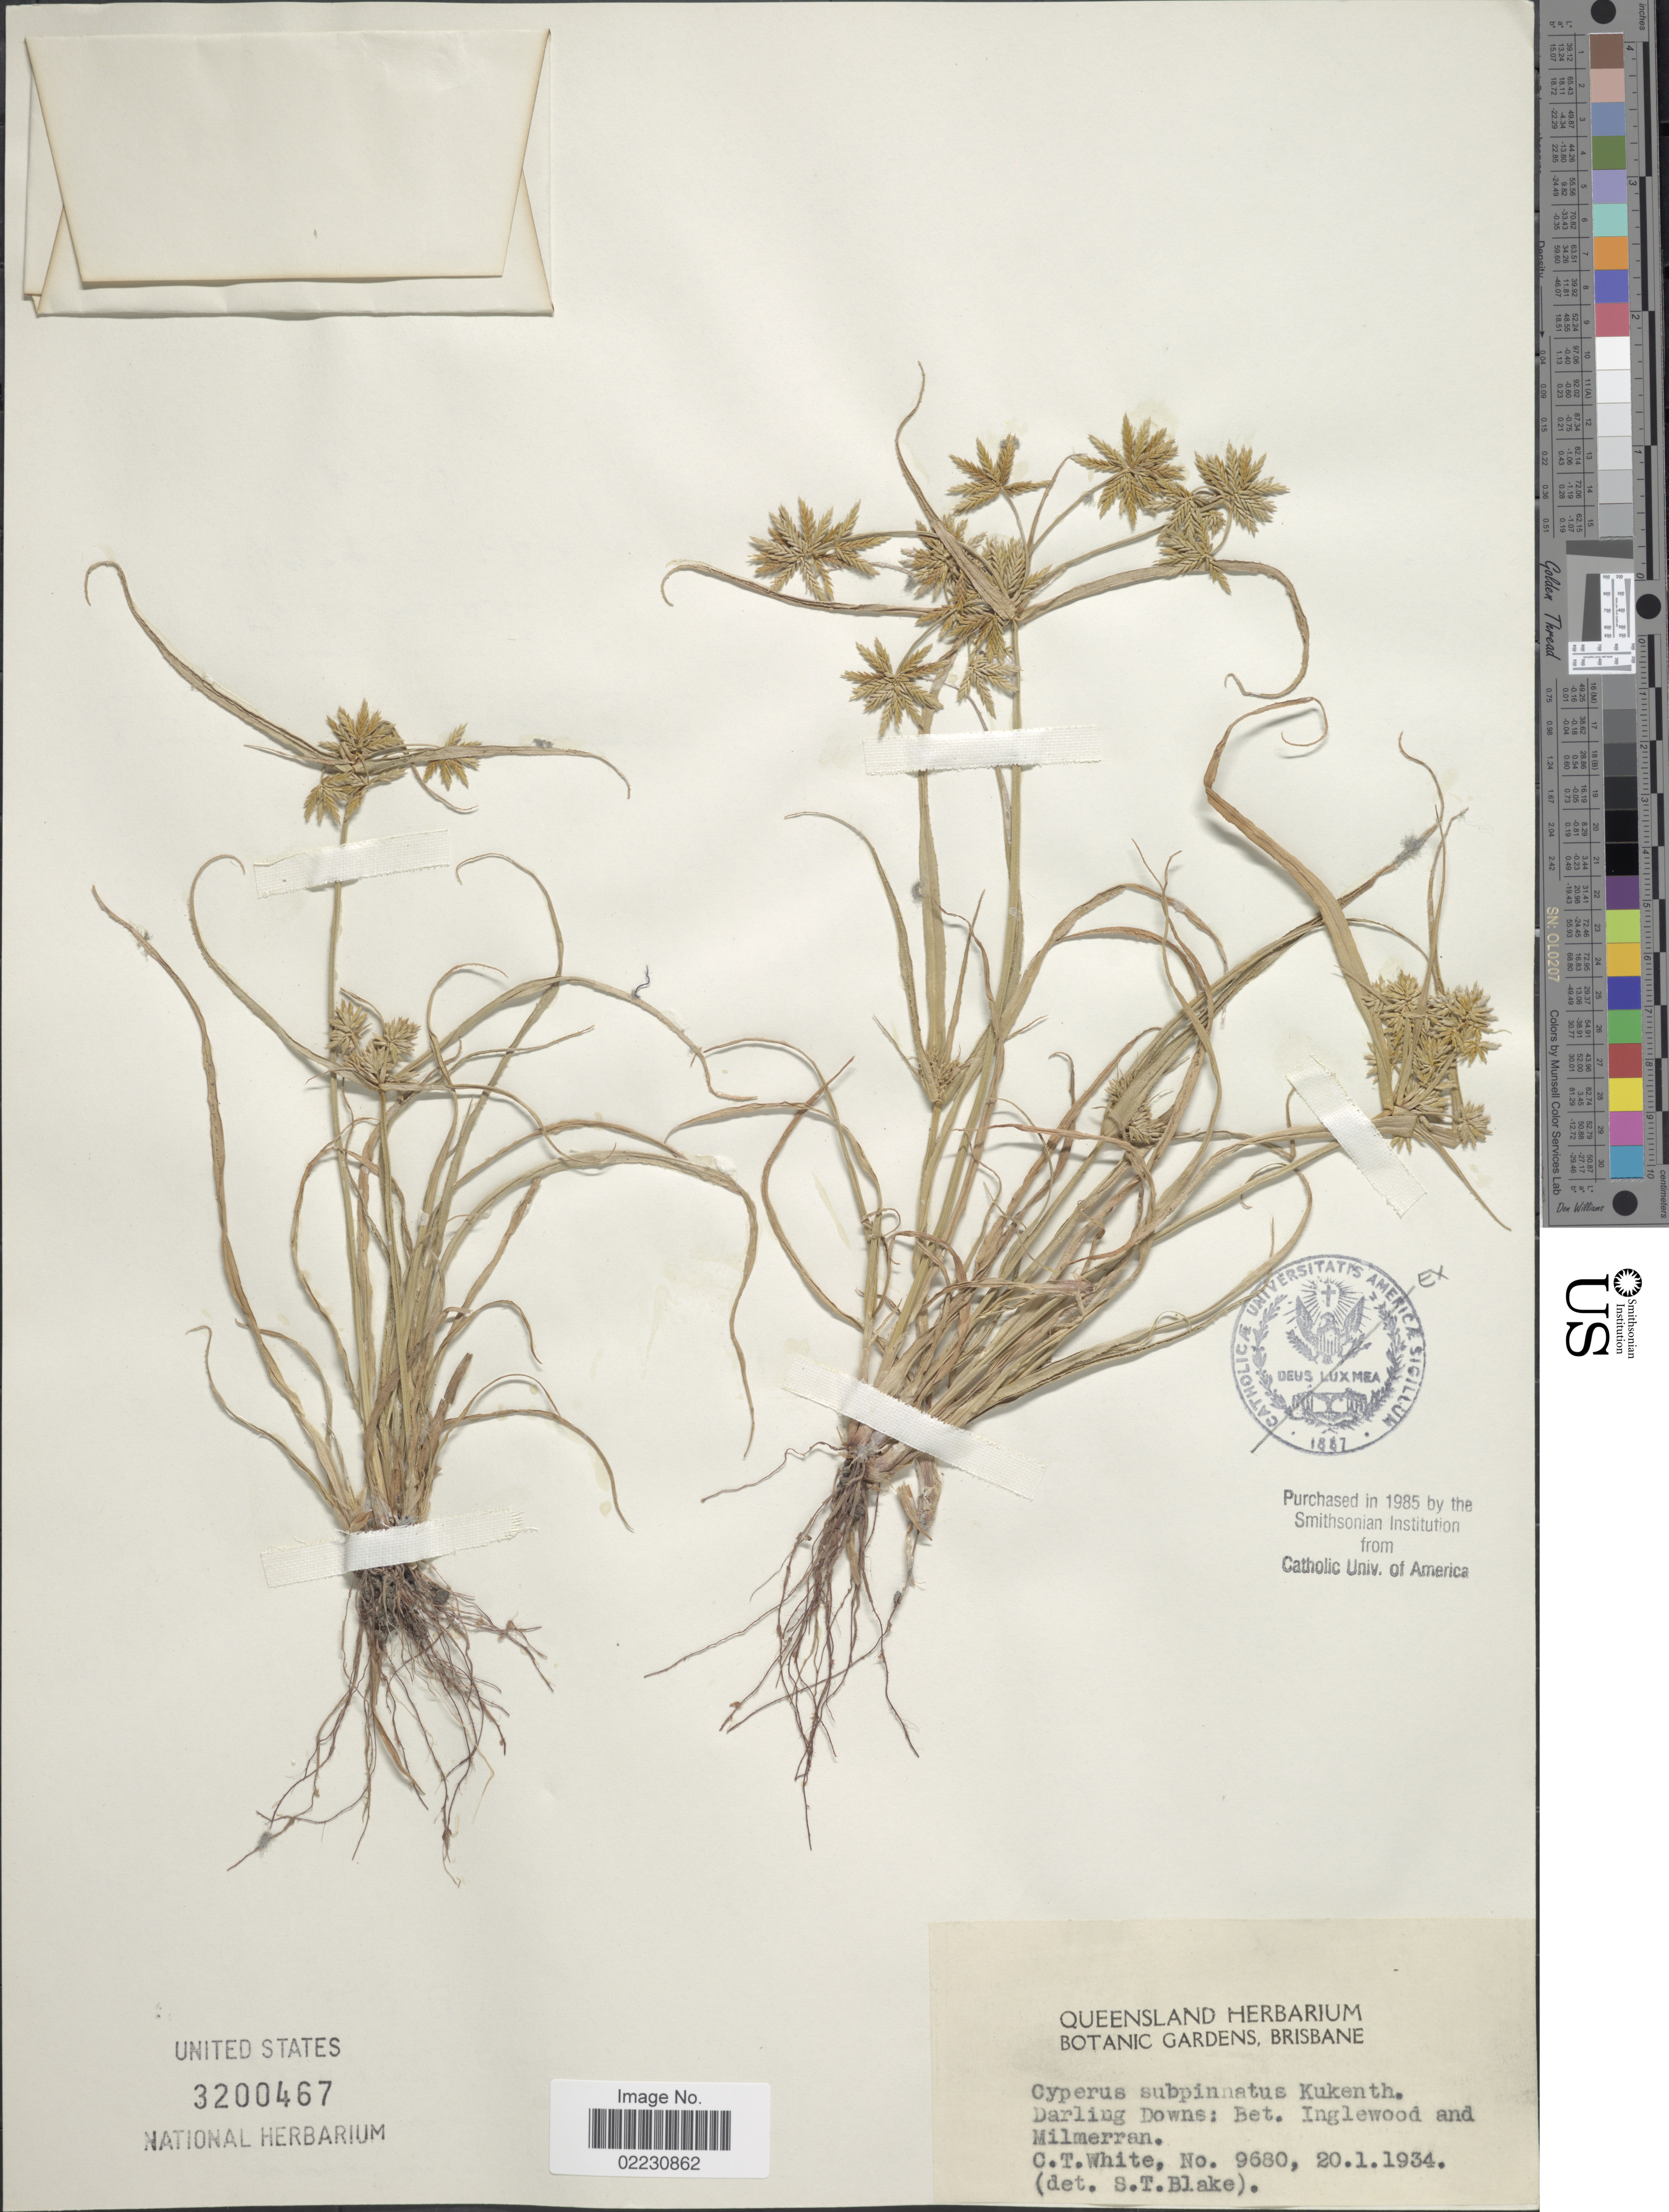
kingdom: Plantae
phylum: Tracheophyta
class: Liliopsida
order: Poales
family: Cyperaceae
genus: Cyperus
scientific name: Cyperus isabellinus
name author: K.L. Wilson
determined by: Booth, R.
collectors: C. T. White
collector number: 9680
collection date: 1934-01-20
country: Australia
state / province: Queensland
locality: Darling Downs, Bet. Inglewood and Milmerran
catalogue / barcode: US 3200467